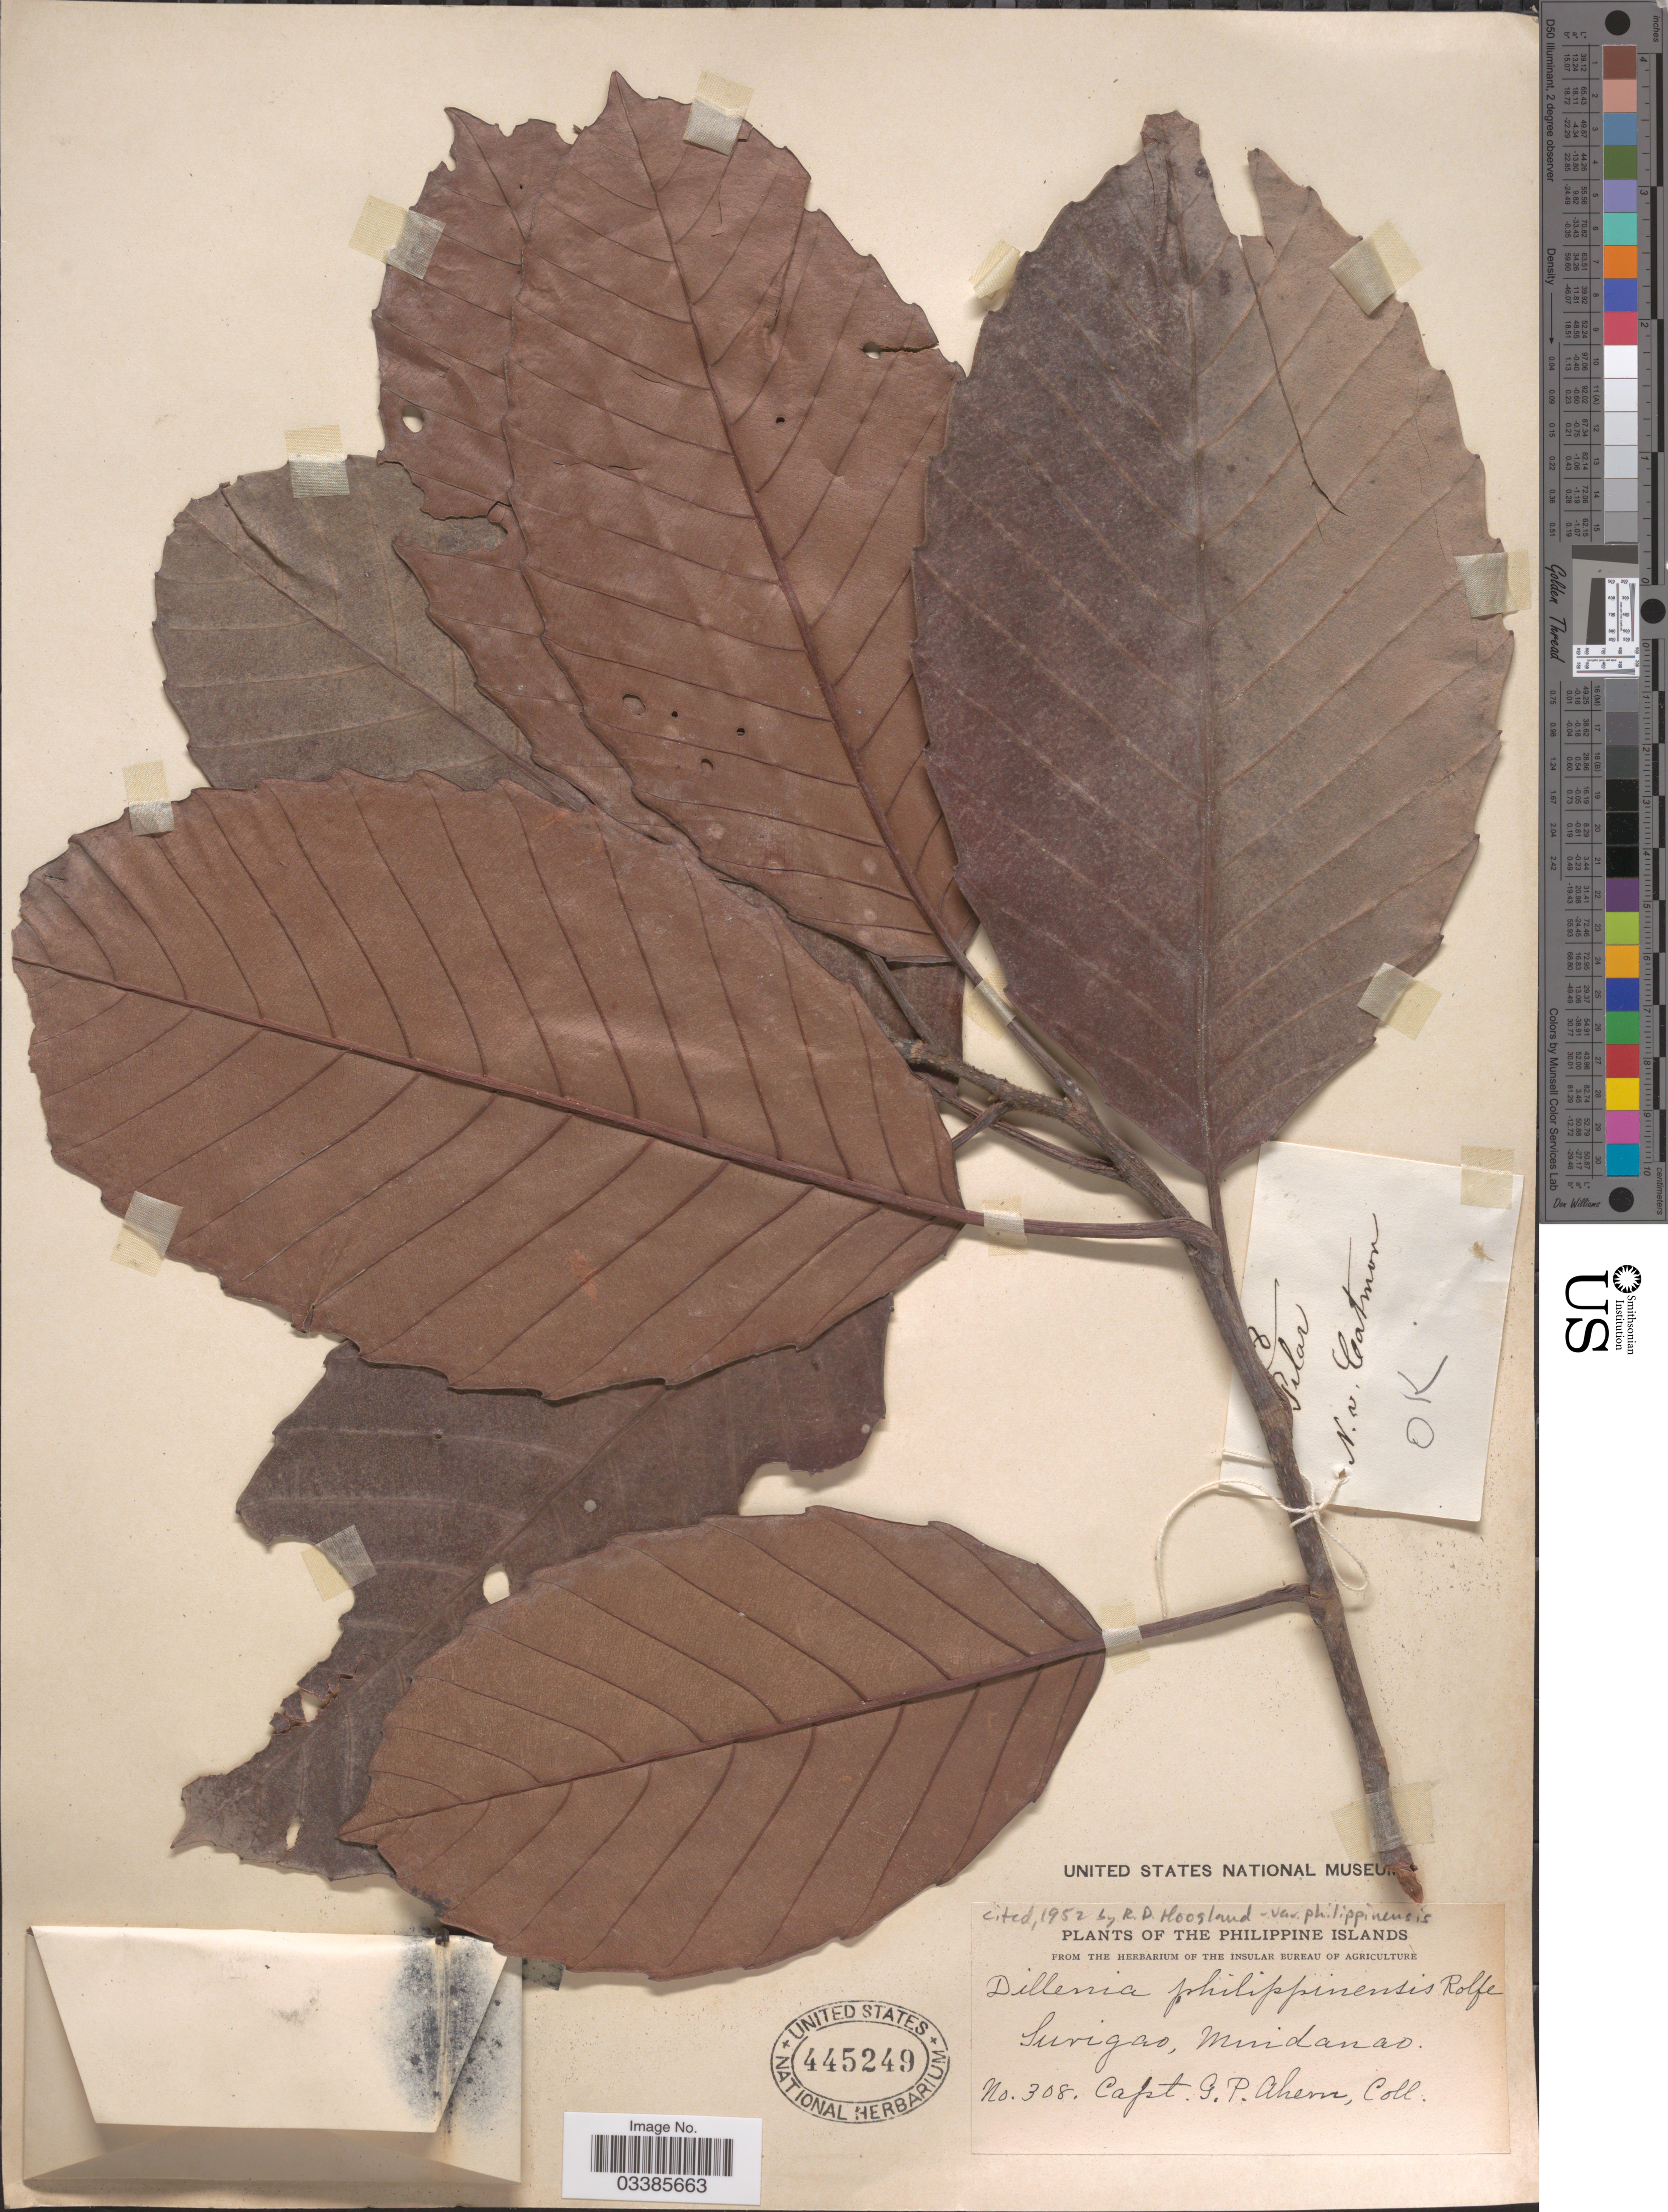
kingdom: Plantae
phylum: Tracheophyta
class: Magnoliopsida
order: Dilleniales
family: Dilleniaceae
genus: Dillenia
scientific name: Dillenia philippinensis var. philippinensis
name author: Rolfe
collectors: G. Ahern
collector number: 308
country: Philippines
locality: Surigao, Mindanao.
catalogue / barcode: US 445249